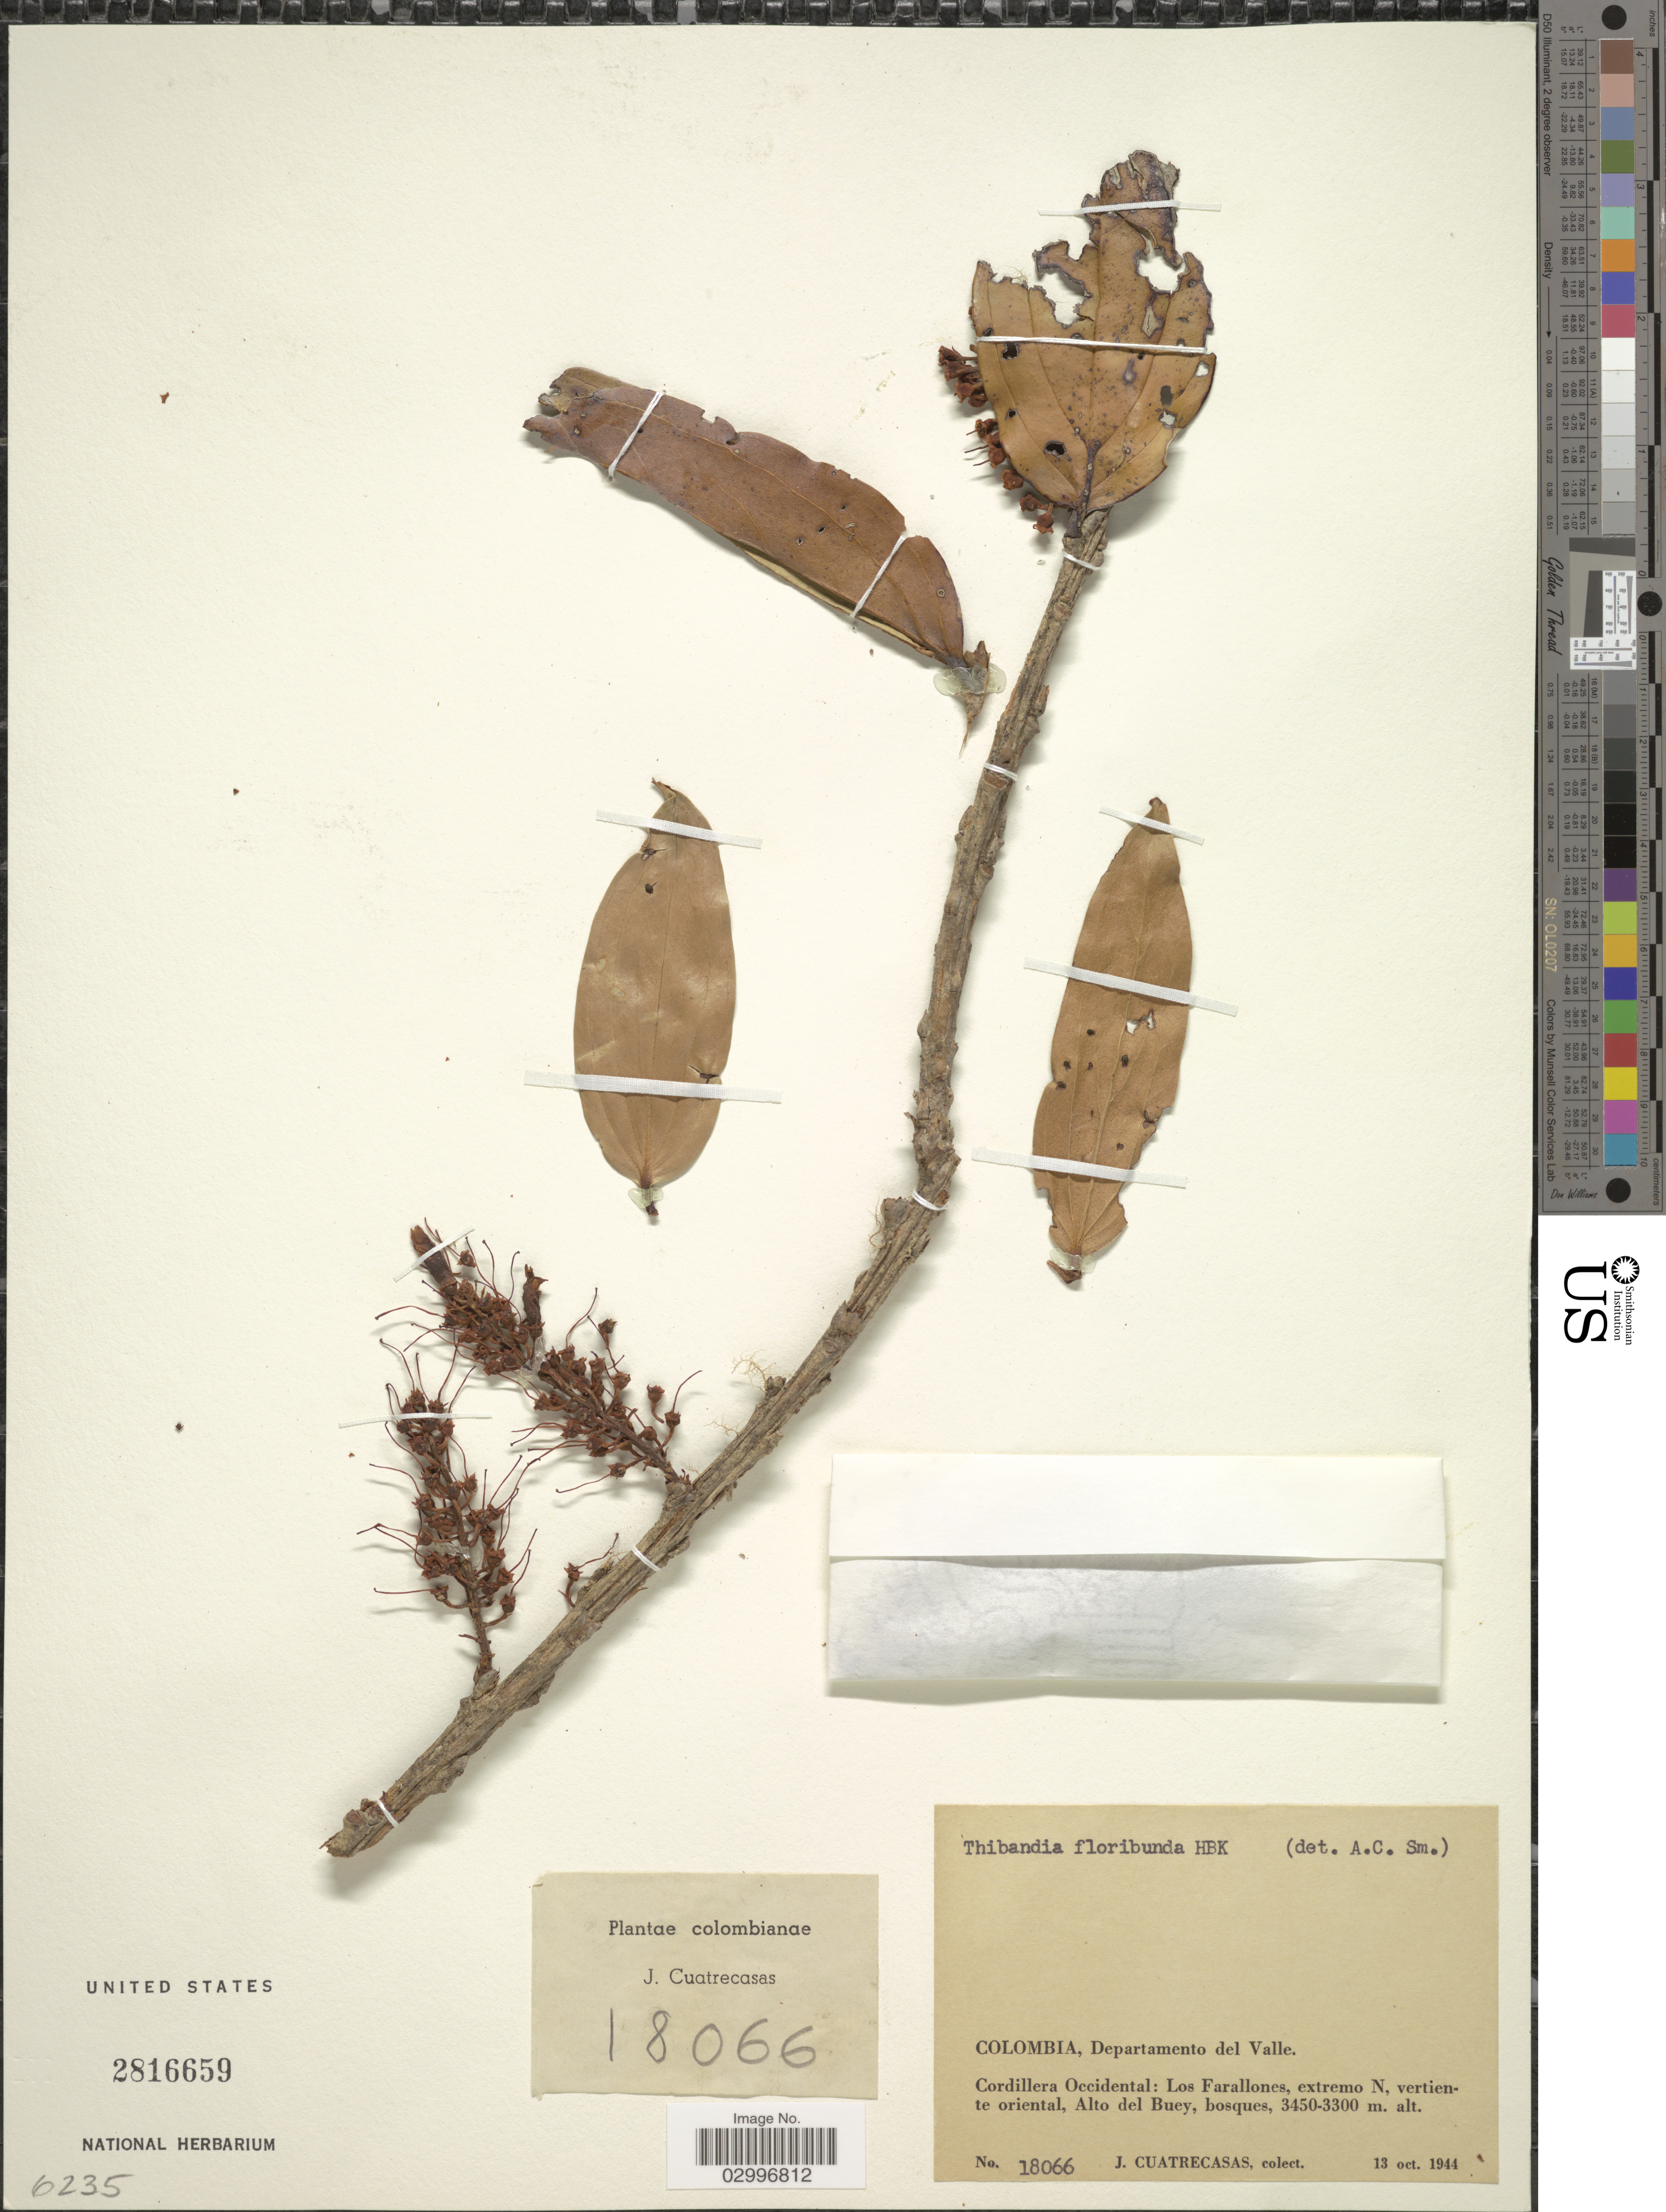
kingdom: Plantae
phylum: Tracheophyta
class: Magnoliopsida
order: Ericales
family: Ericaceae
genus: Thibaudia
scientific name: Thibaudia floribunda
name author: Kunth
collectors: J. Cuatrecasas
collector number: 18066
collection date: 1944-10-13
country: Colombia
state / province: Valle del Cauca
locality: Departamento del Valle. Cordillera Occidental: Los Farallones, extremo N, vertiente oriental, Alto del Buey.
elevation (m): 3300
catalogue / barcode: US 2816659